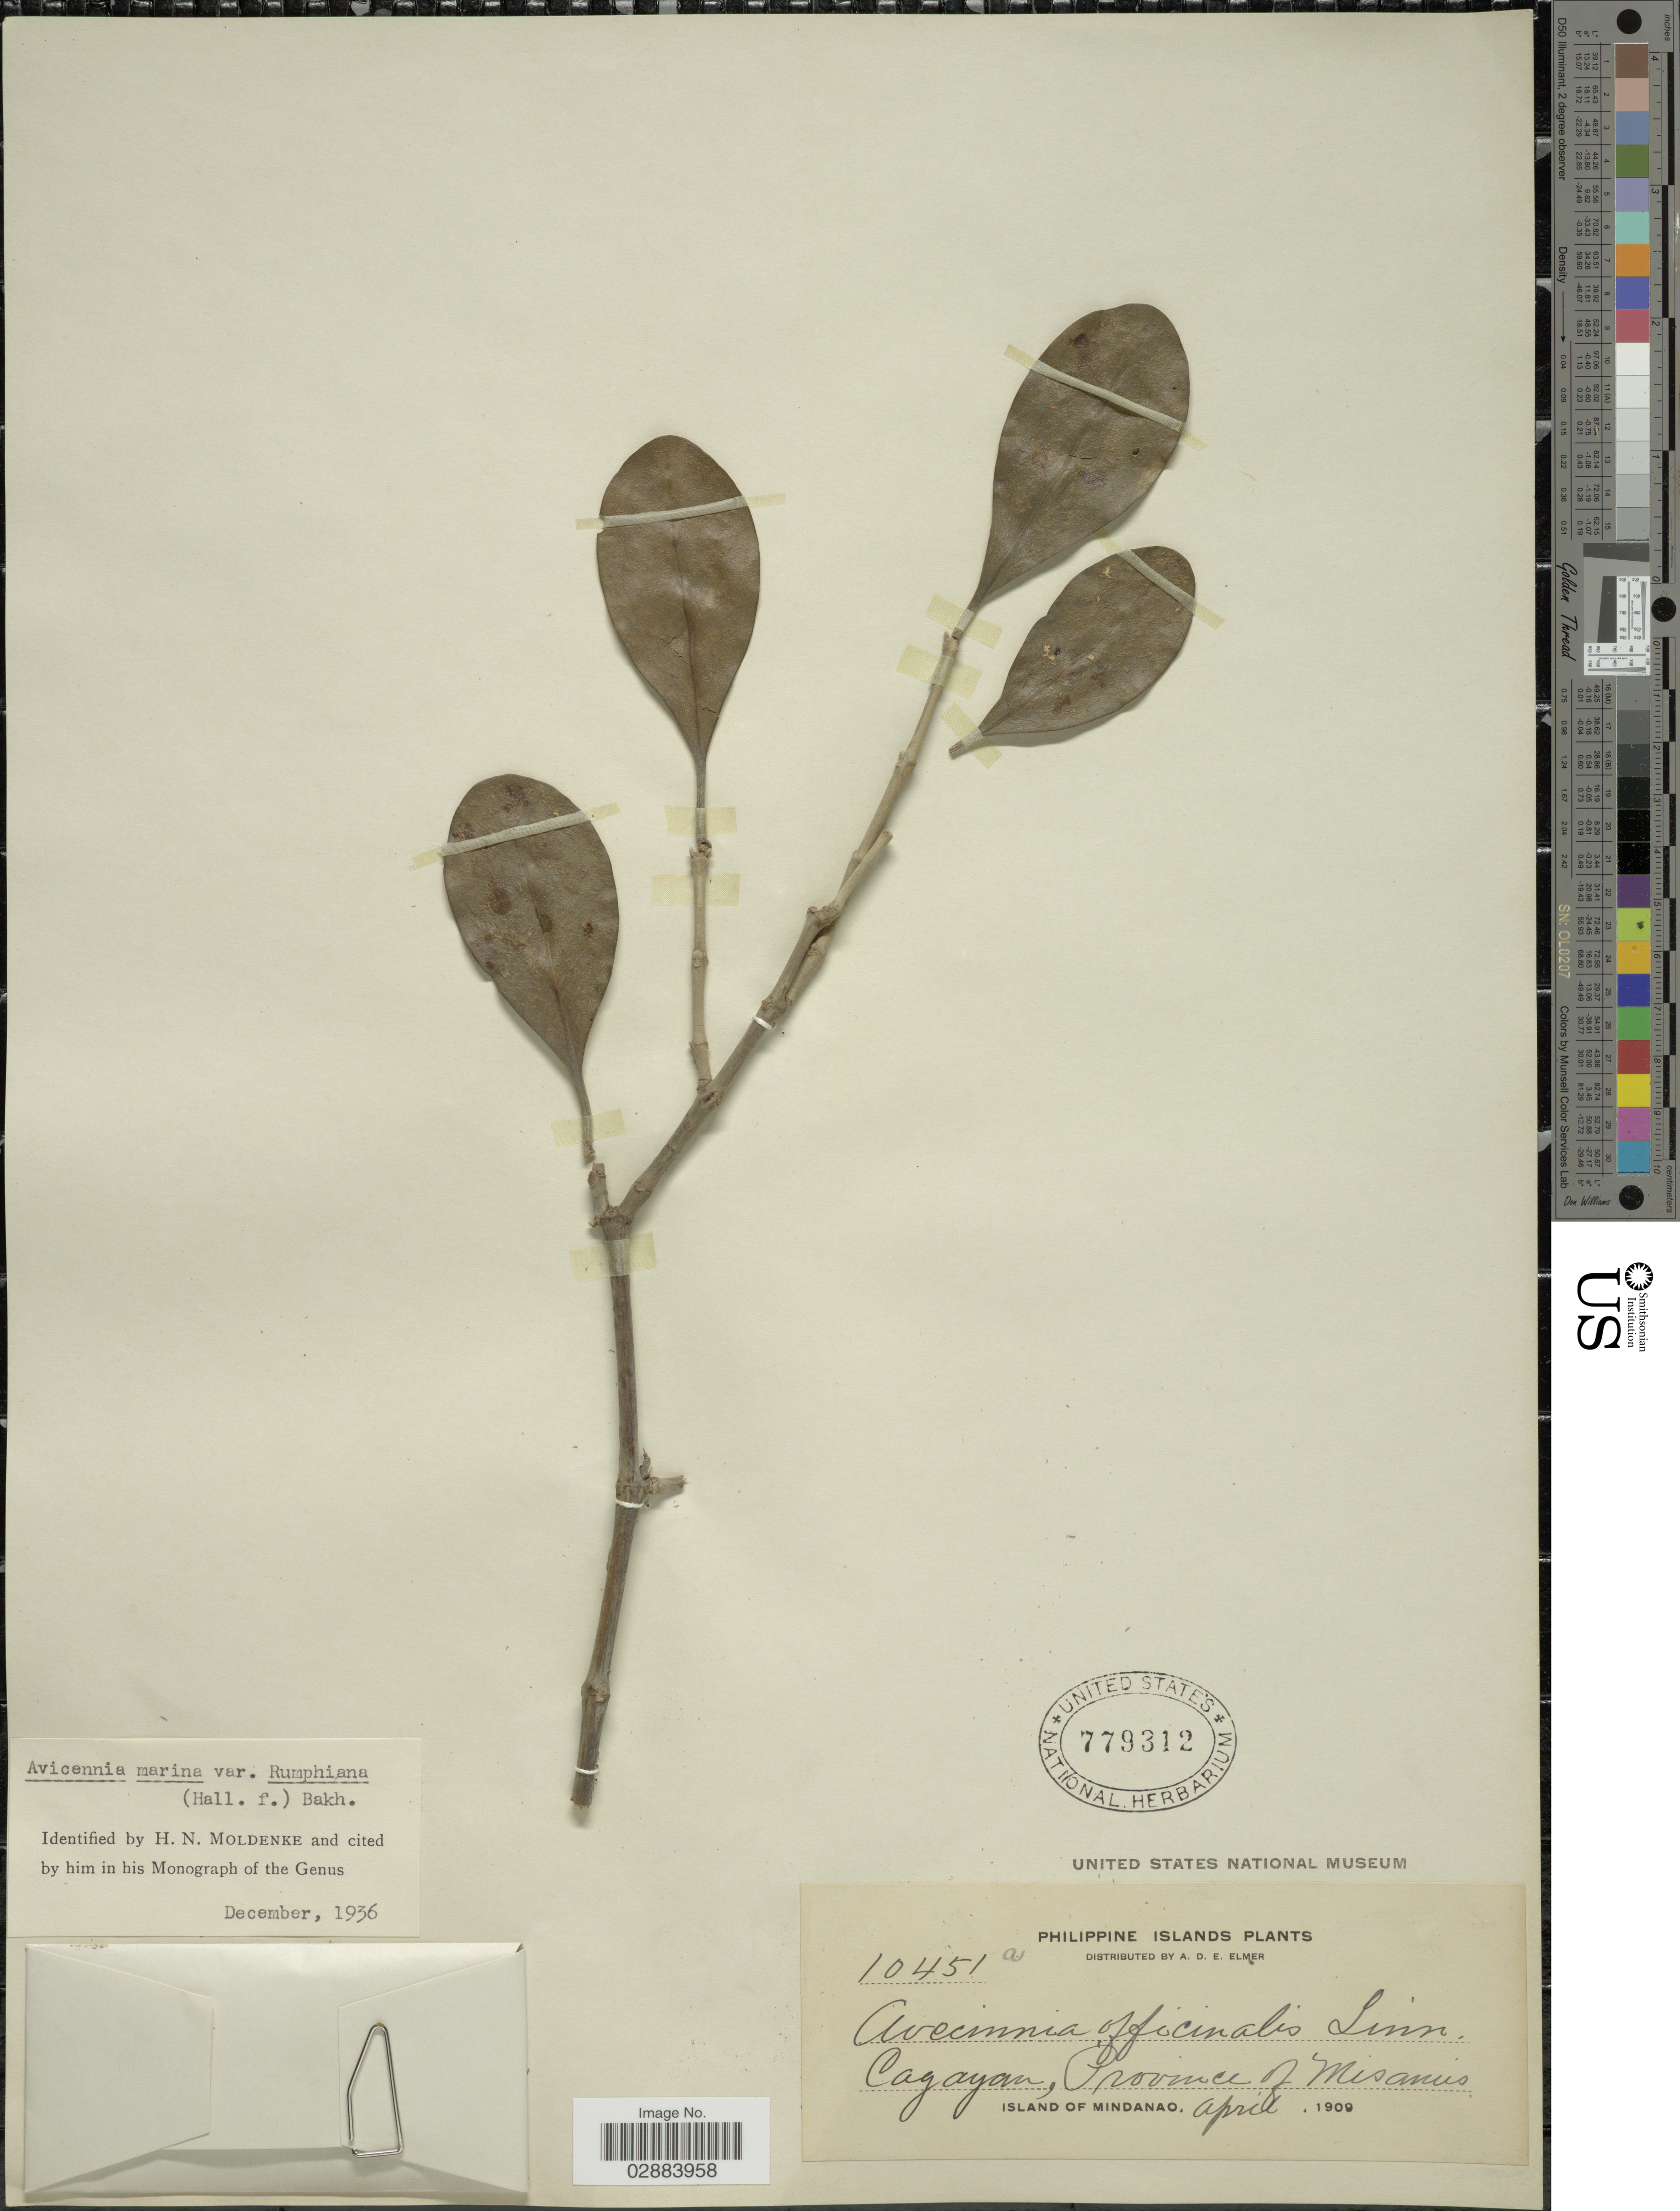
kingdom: Plantae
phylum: Tracheophyta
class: Magnoliopsida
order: Lamiales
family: Acanthaceae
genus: Avicennia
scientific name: Avicennia marina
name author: (Forssk.) Vierh.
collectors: A. D. E. Elmer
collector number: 10451a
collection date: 1909-04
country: Philippines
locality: Cagayan, Province of Misamis. Island of Mindanao.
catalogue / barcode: US 779312